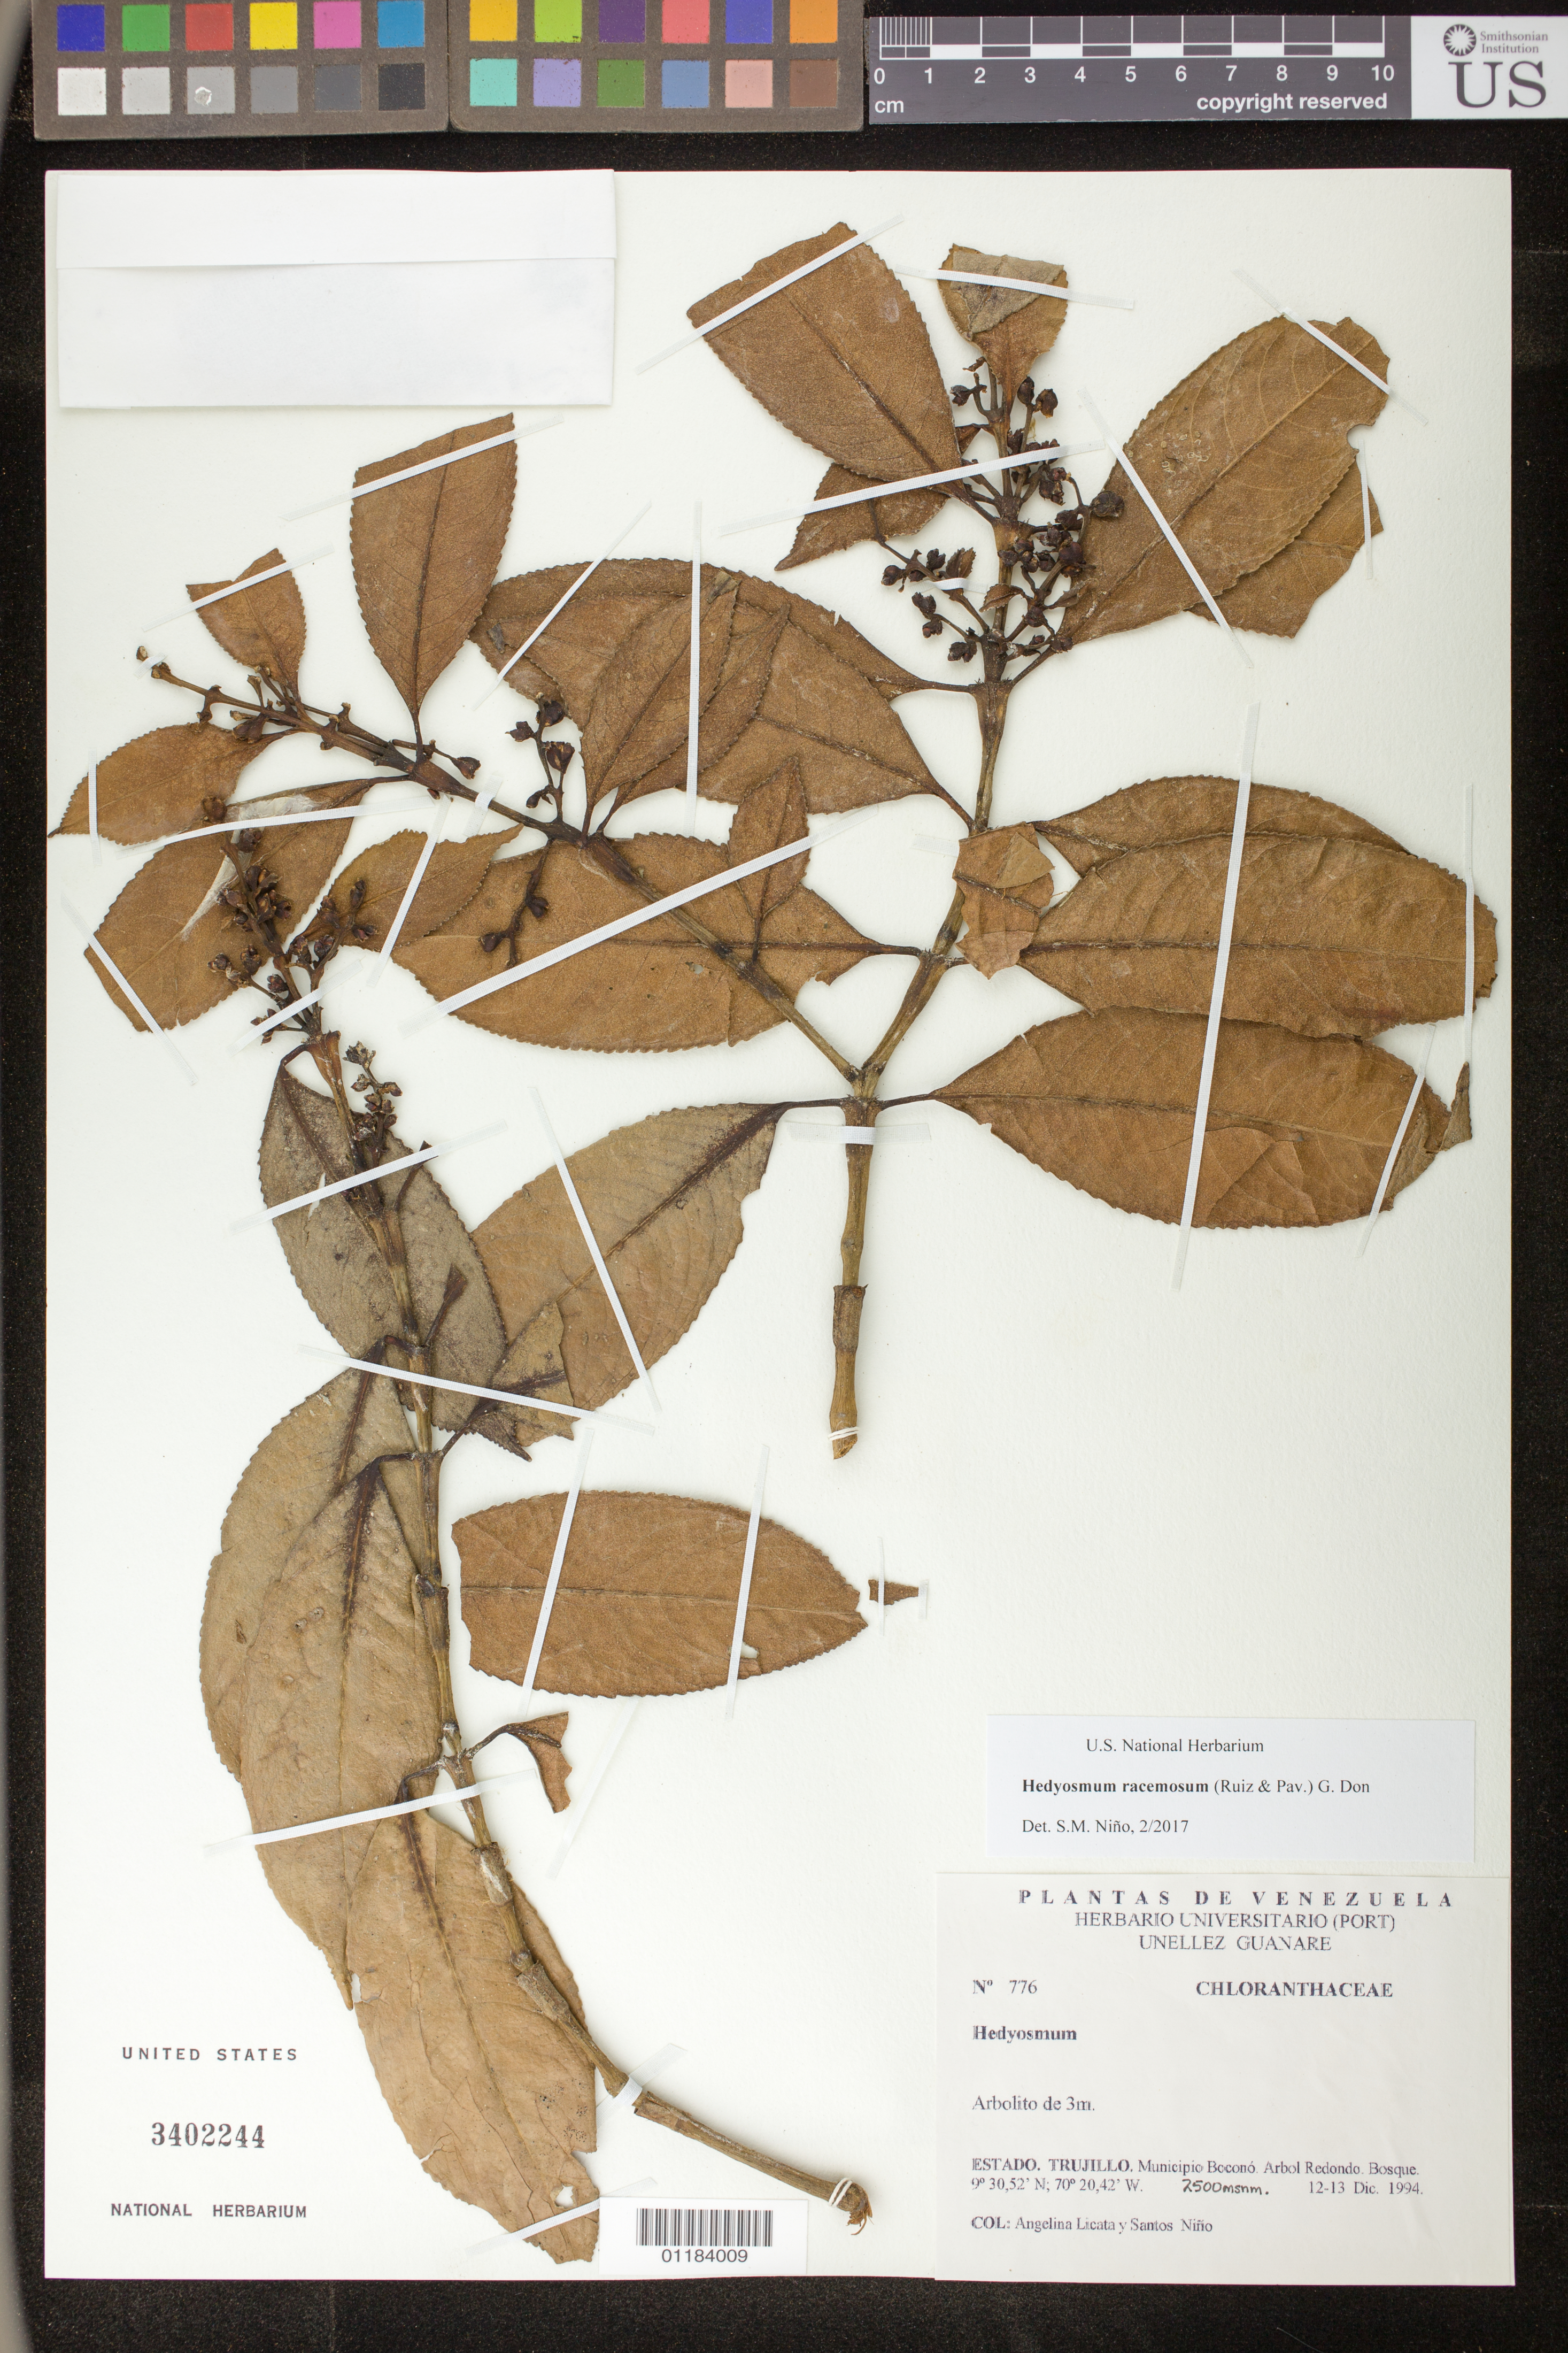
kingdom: Plantae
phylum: Tracheophyta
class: Magnoliopsida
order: Chloranthales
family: Chloranthaceae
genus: Hedyosmum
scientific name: Hedyosmum racemosum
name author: (Ruiz & Pav.) G. Don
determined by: Niño, S. M., (PORT), BioCentro-UNELLEZ (VENEZUELA)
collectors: A. Licata & S. M. Niño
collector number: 776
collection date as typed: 12-13 Dec 1994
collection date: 1994-12-12/1994-12-13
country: Venezuela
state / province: Trujillo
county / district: Boconó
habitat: bosque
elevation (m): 2500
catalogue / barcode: US 3402244